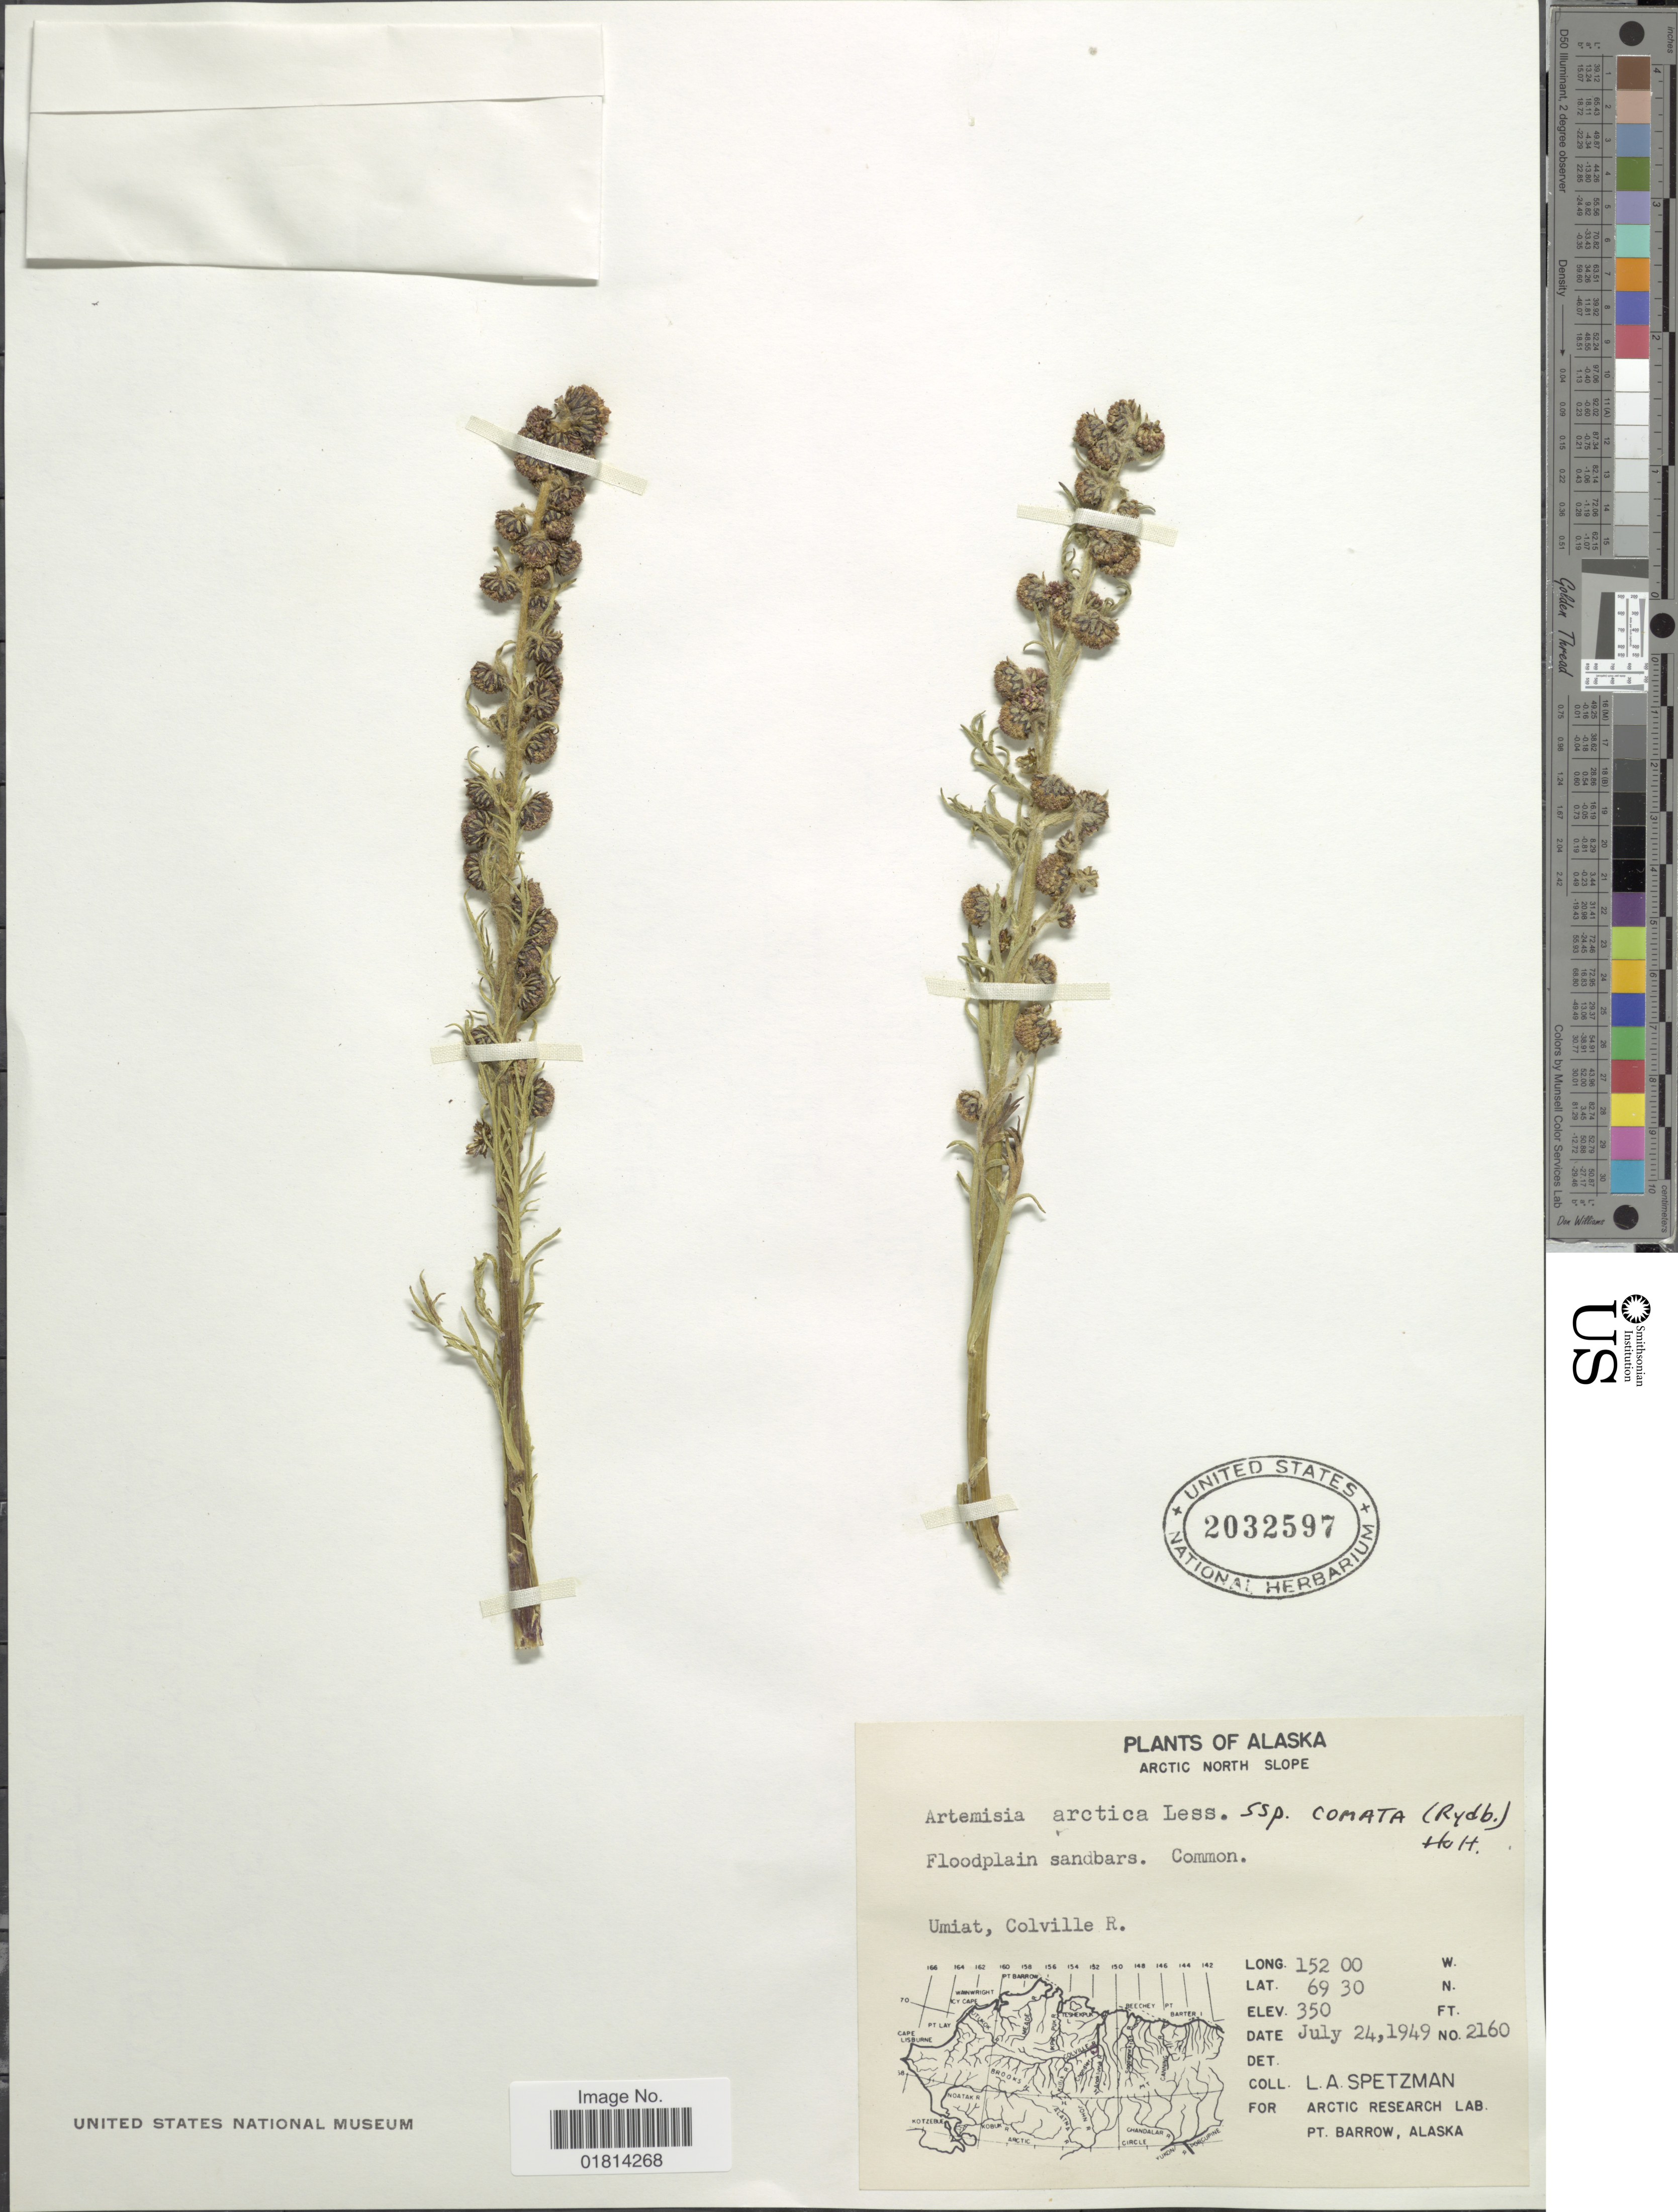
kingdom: Plantae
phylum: Tracheophyta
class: Magnoliopsida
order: Asterales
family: Asteraceae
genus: Artemisia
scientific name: Artemisia arctica subsp. comata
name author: (Rydb.) Hultén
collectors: L. Spetzman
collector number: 2160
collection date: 1949-07-24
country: United States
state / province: Alaska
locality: Arctic North Slope. Umiat, Colville R.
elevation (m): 107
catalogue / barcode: US 2032597